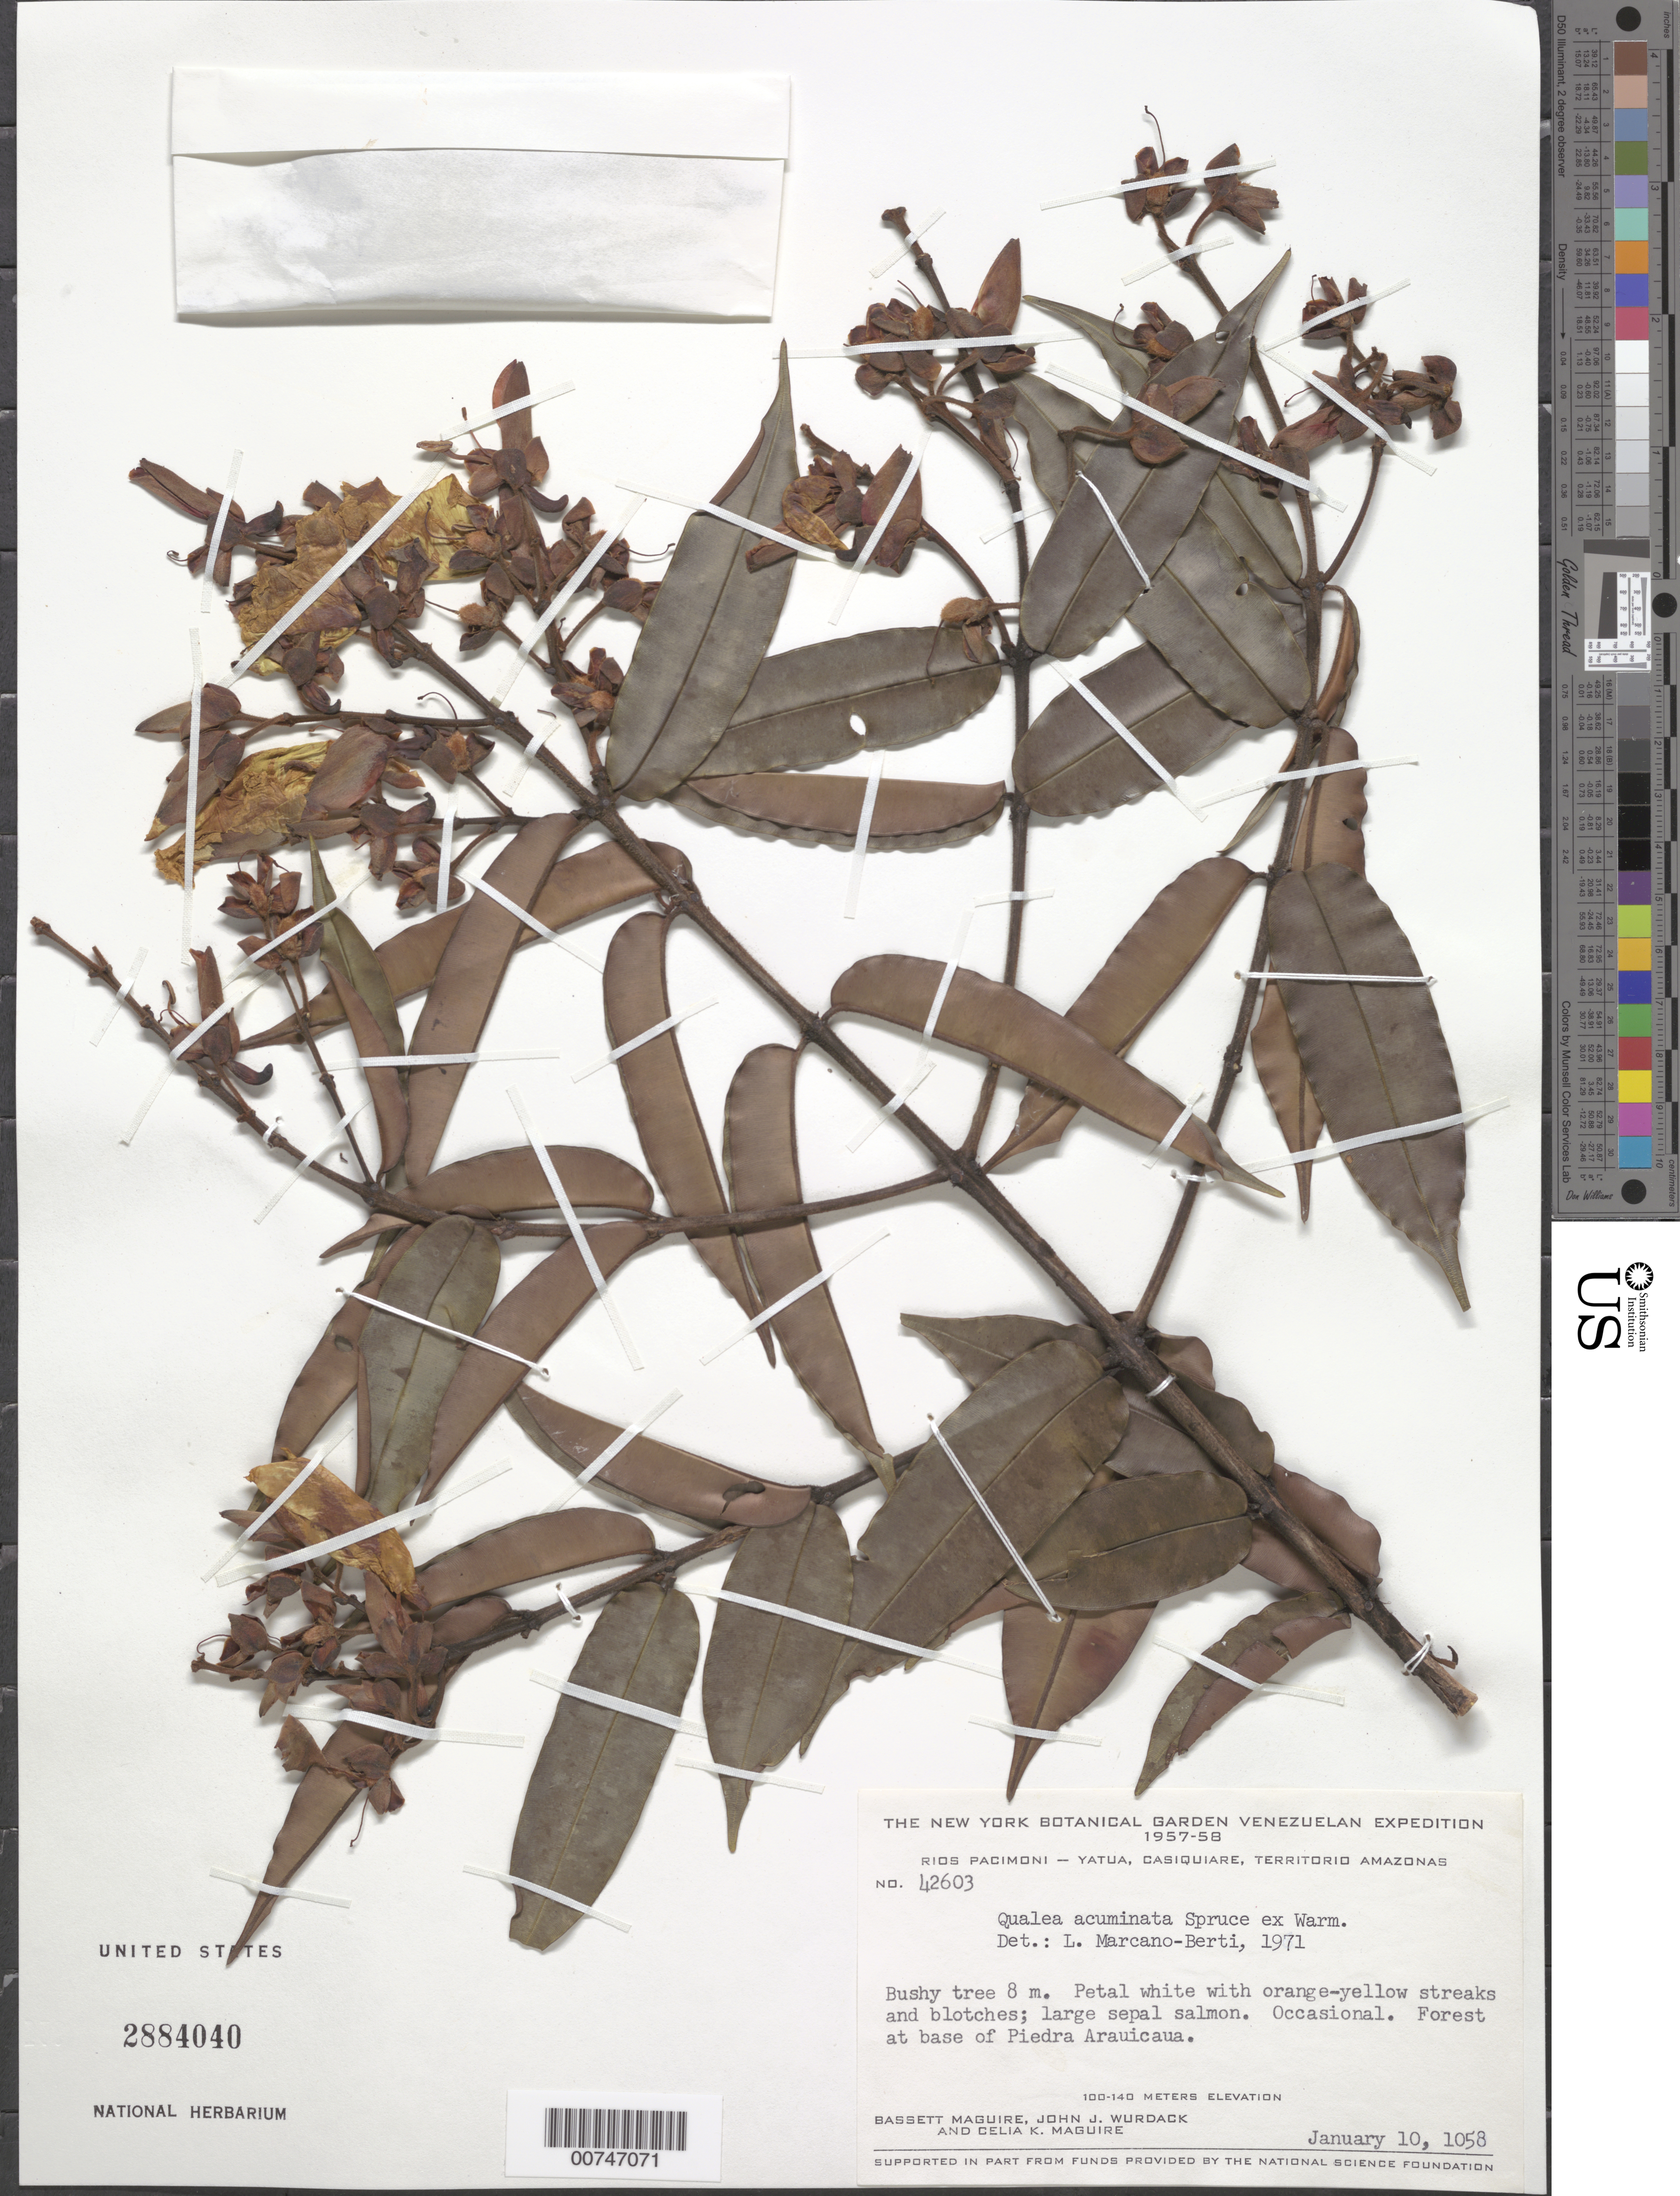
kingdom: Plantae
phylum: Tracheophyta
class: Magnoliopsida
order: Myrtales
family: Vochysiaceae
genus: Qualea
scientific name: Qualea acuminata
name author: Spruce ex Warm.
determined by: Marcano-Berti, L.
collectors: B. Maguire, J. J. Wurdack & C. K. Maguire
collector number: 42603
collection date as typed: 10-Jan-58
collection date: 1958-01-10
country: Venezuela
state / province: Amazonas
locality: Río Yatua, base of Piedra Arauicaua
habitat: Forest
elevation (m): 100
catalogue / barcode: US 2884040